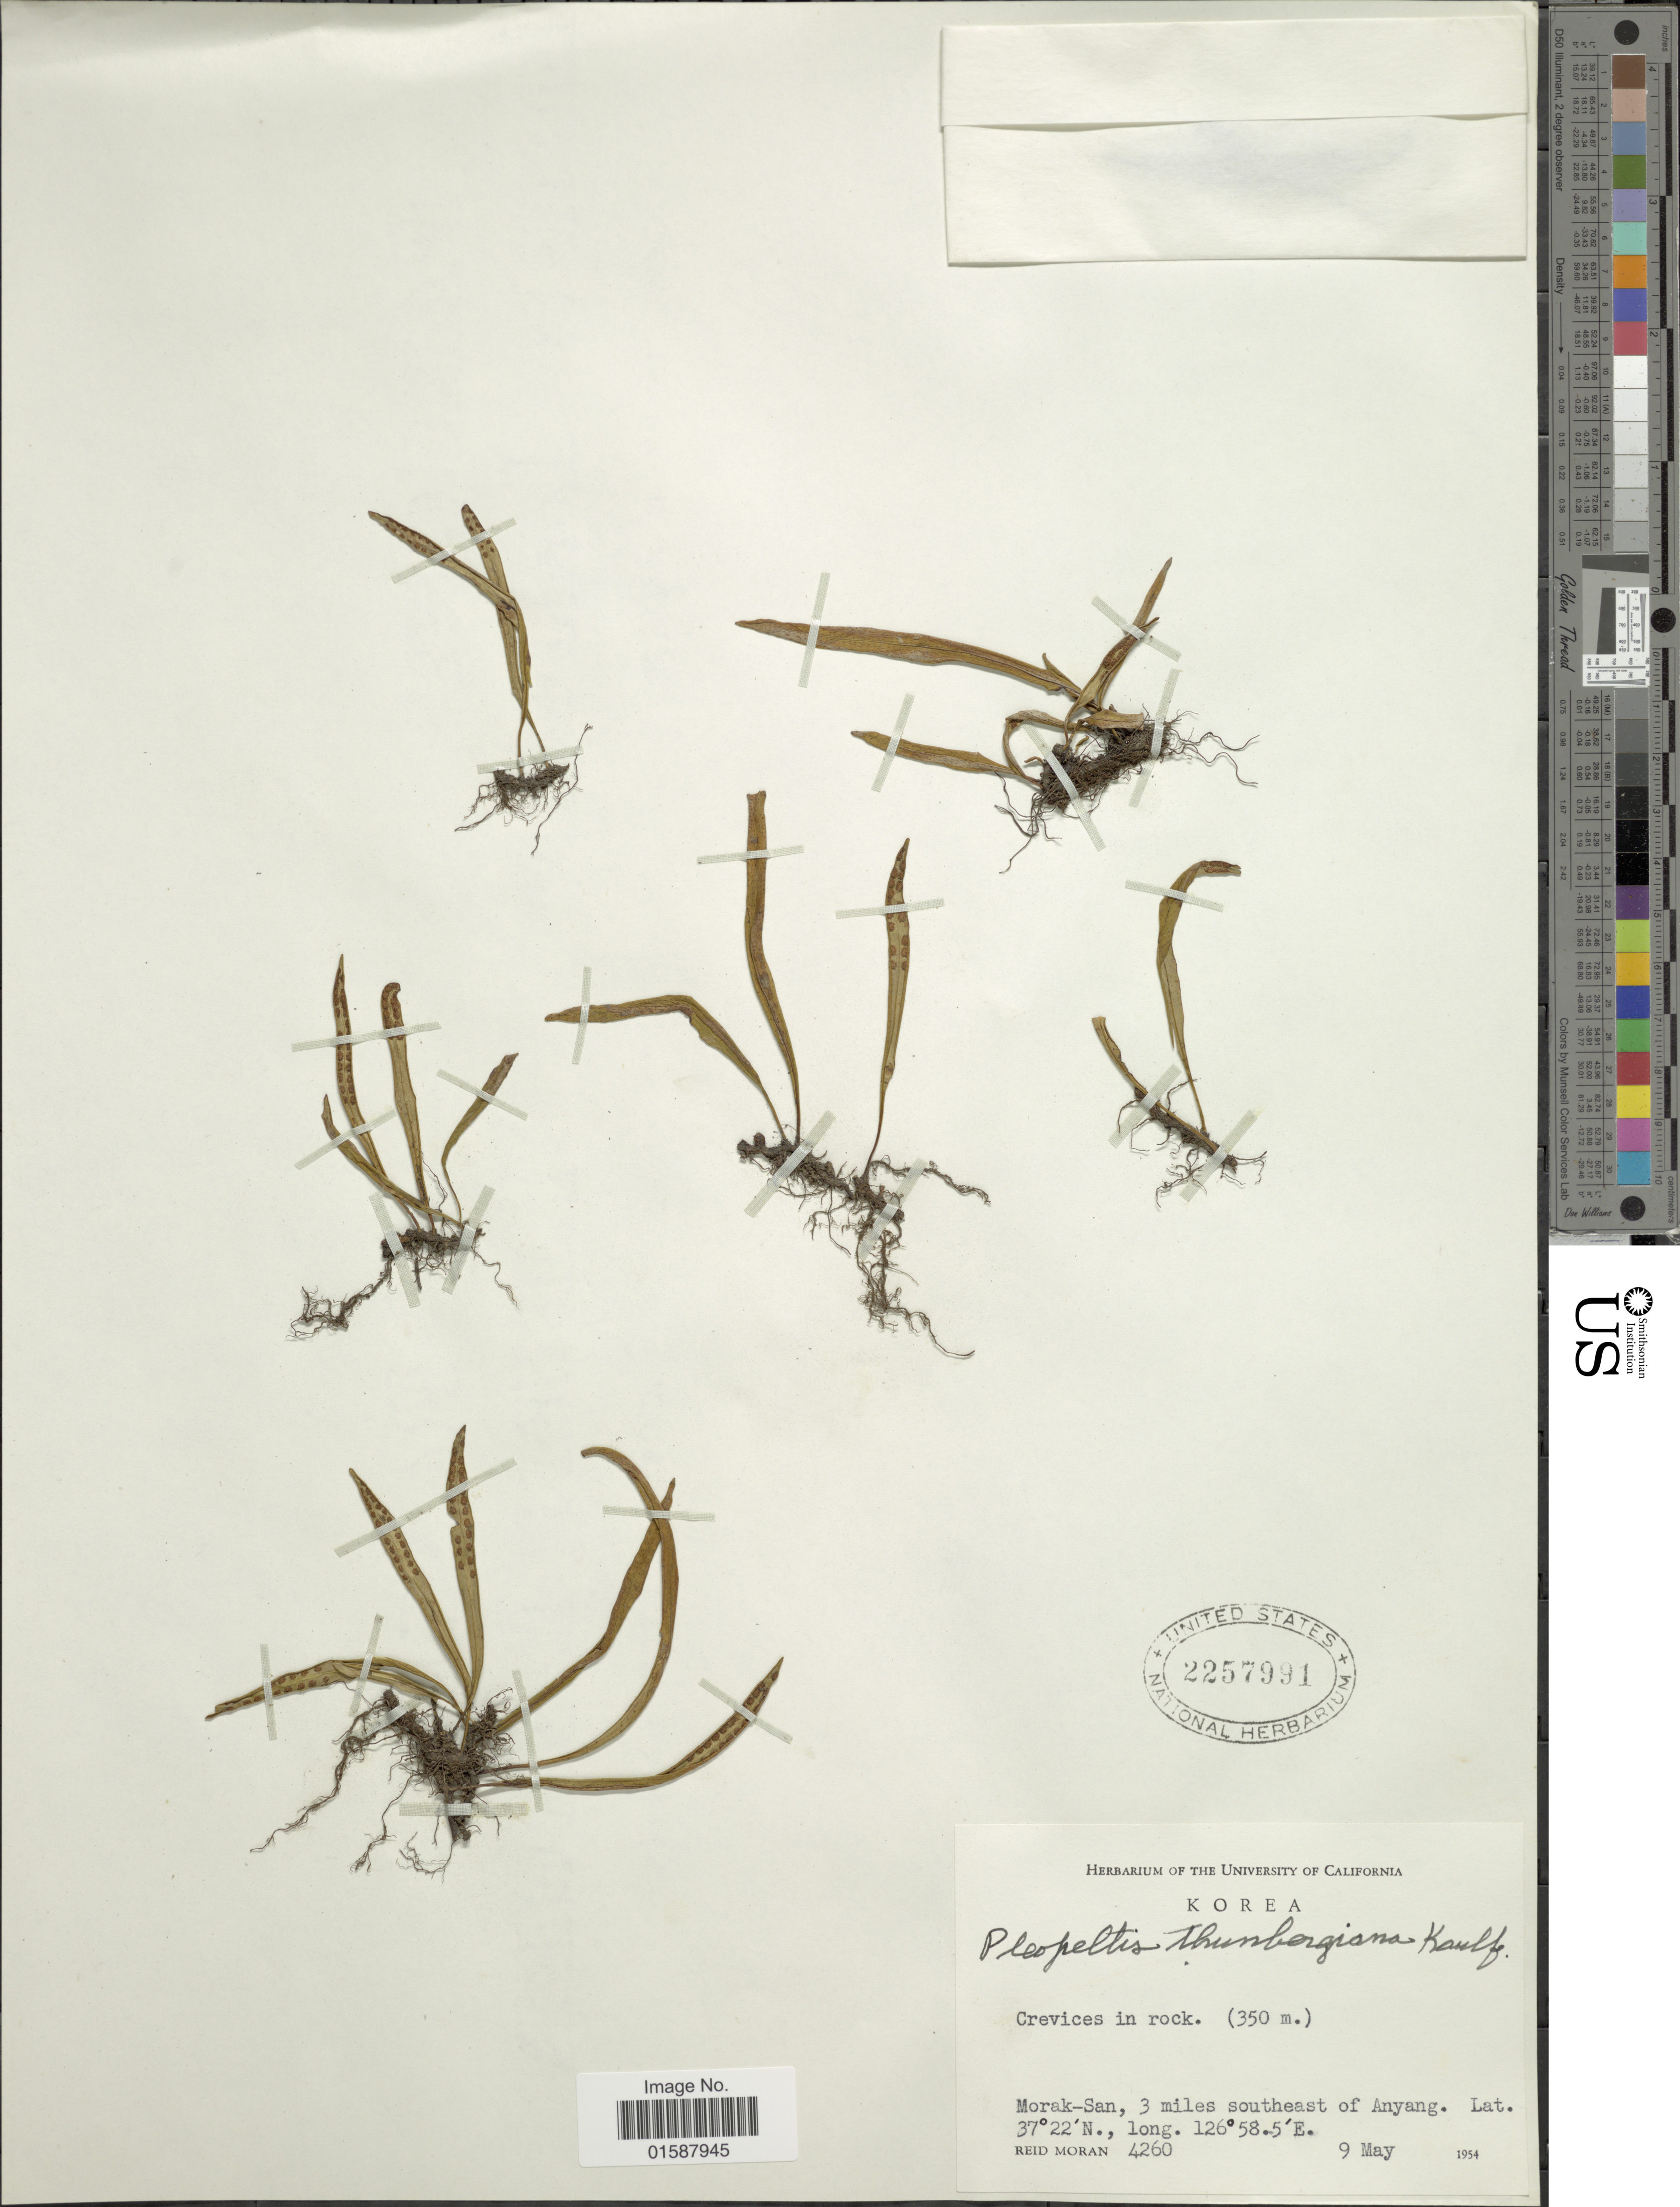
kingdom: Plantae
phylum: Tracheophyta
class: Polypodiopsida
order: Polypodiales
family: Polypodiaceae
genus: Lepisorus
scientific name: Lepisorus thunbergianus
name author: (Kaulf.) Ching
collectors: R. V. Moran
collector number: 4260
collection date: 1954-05-09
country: South Korea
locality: Korea. Morak-San, 3 miles southeast of Anyang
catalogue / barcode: US 2257991